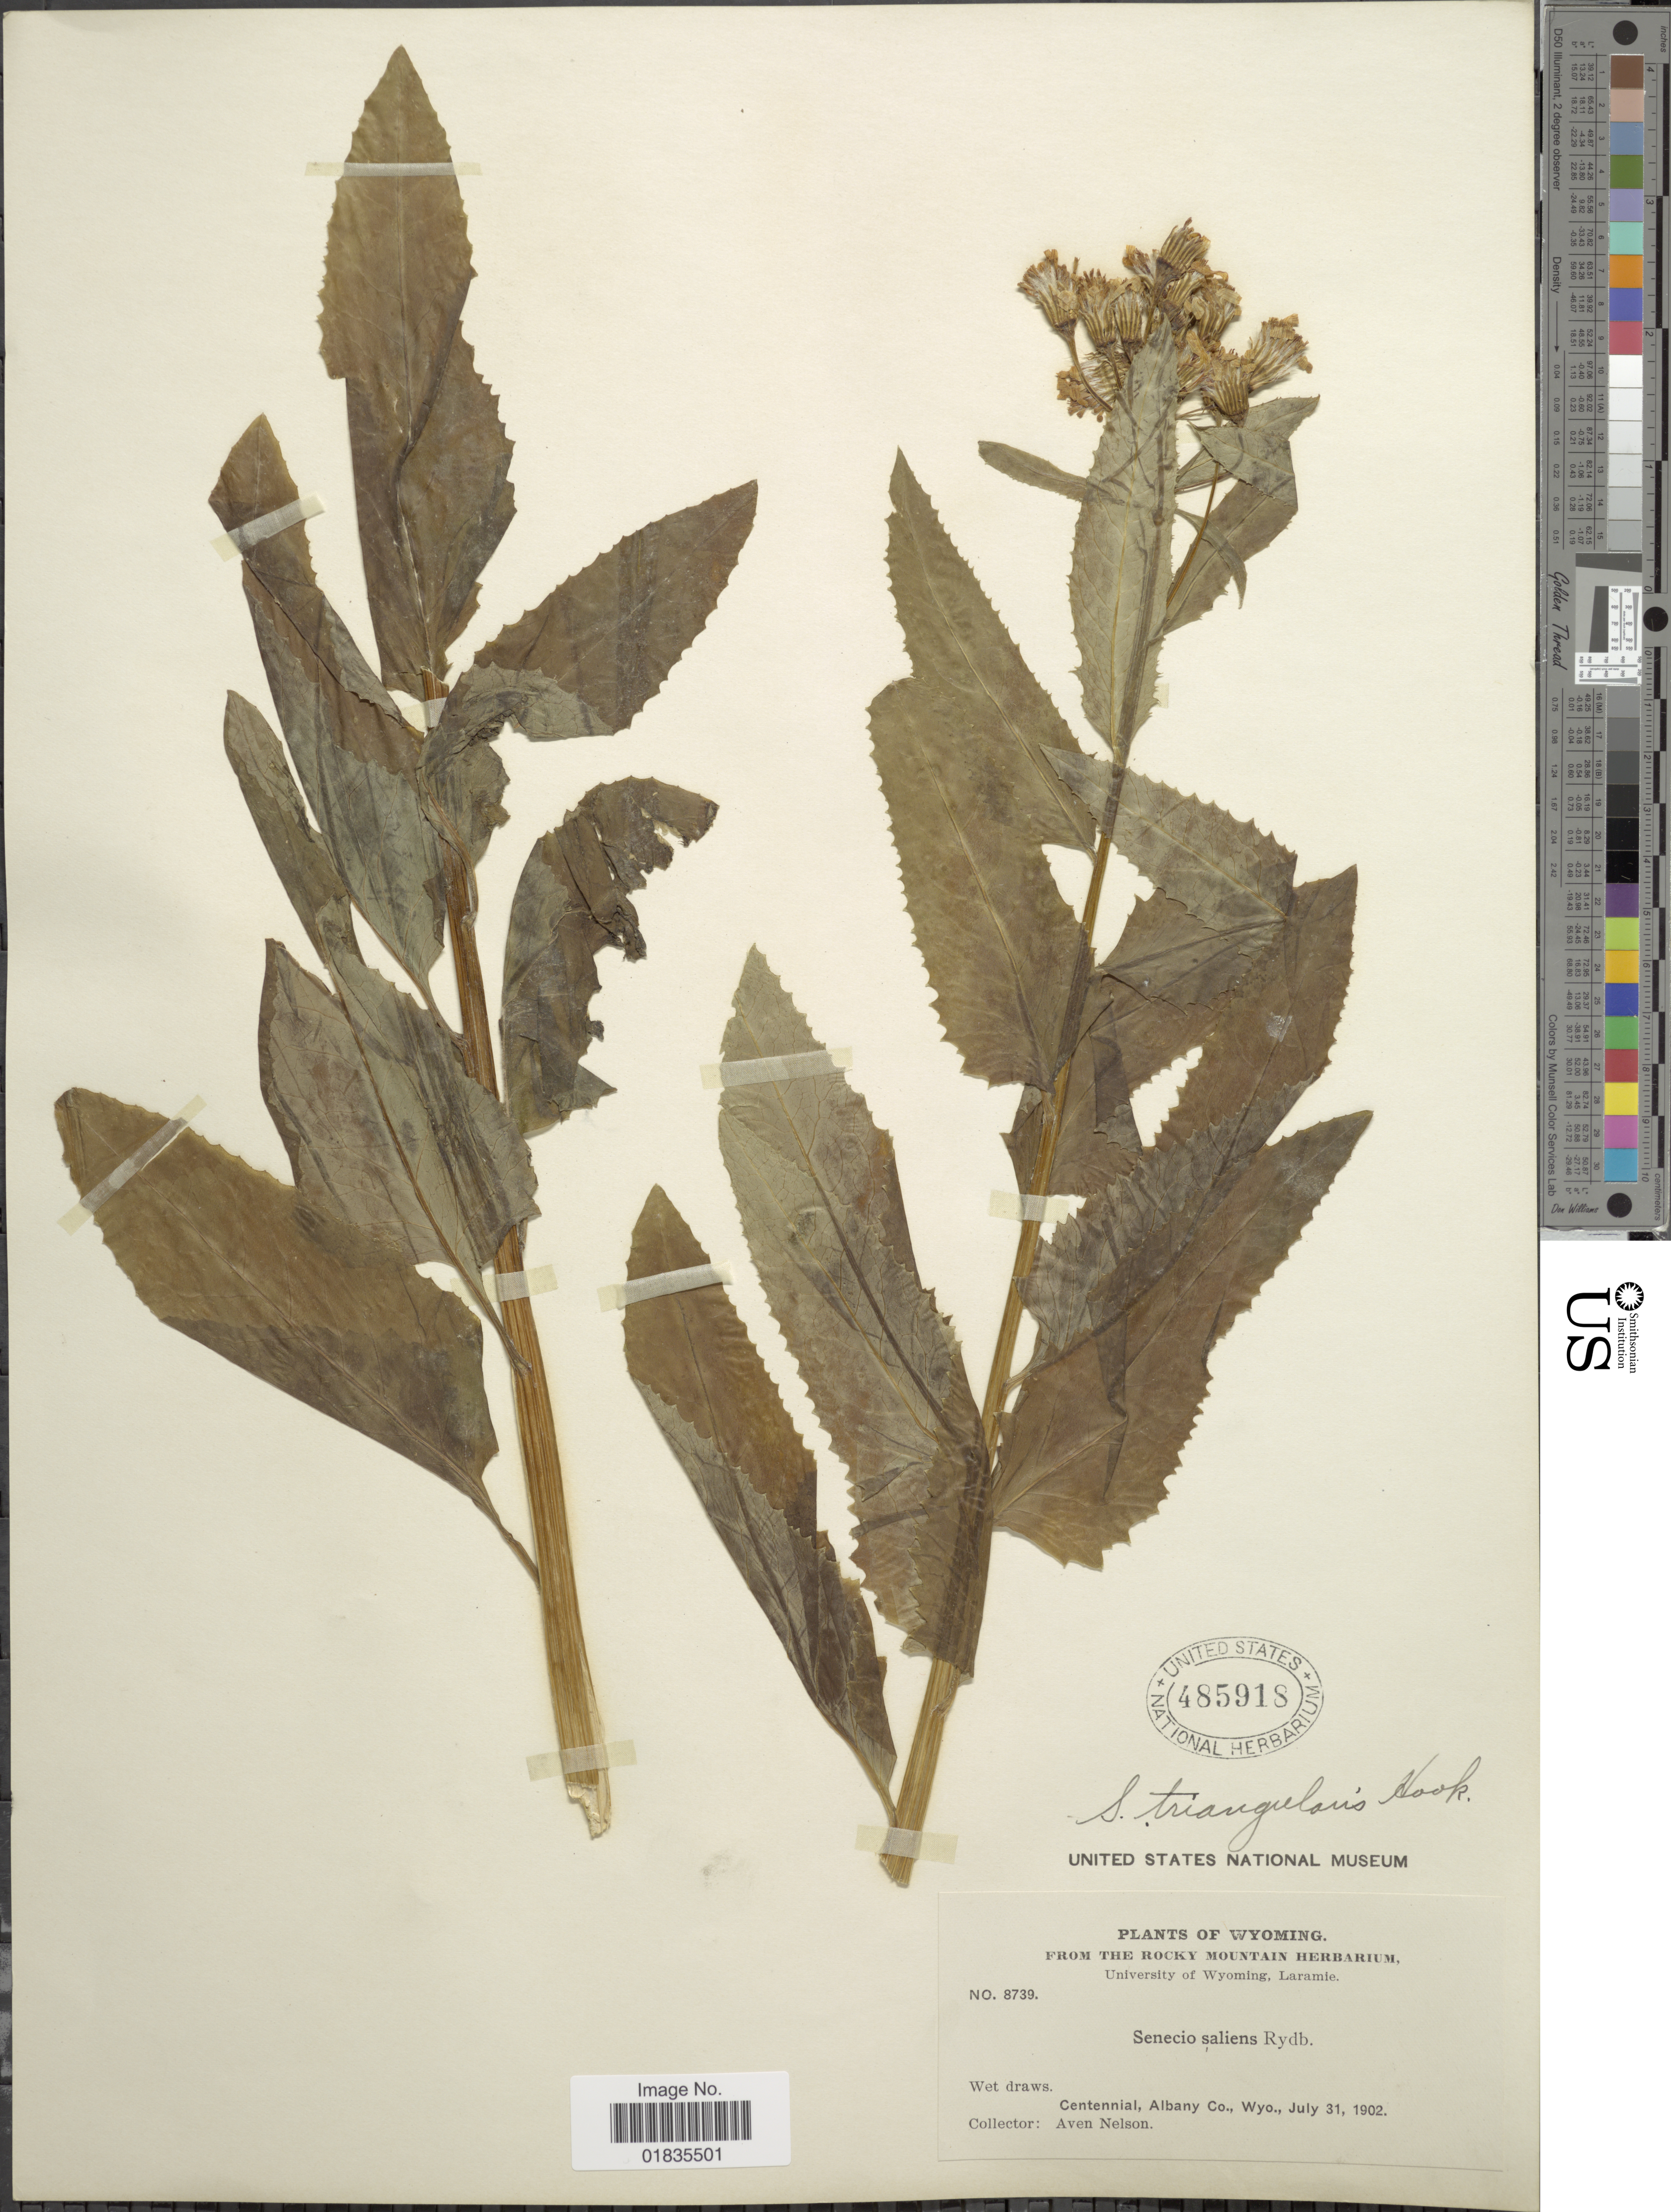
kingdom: Plantae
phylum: Tracheophyta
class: Magnoliopsida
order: Asterales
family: Asteraceae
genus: Senecio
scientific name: Senecio triangularis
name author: Hook.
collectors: A. Nelson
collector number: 8739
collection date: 1902-07-31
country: United States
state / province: Wyoming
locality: Wet draws, Centennial, Albany Co.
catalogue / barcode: US 485918